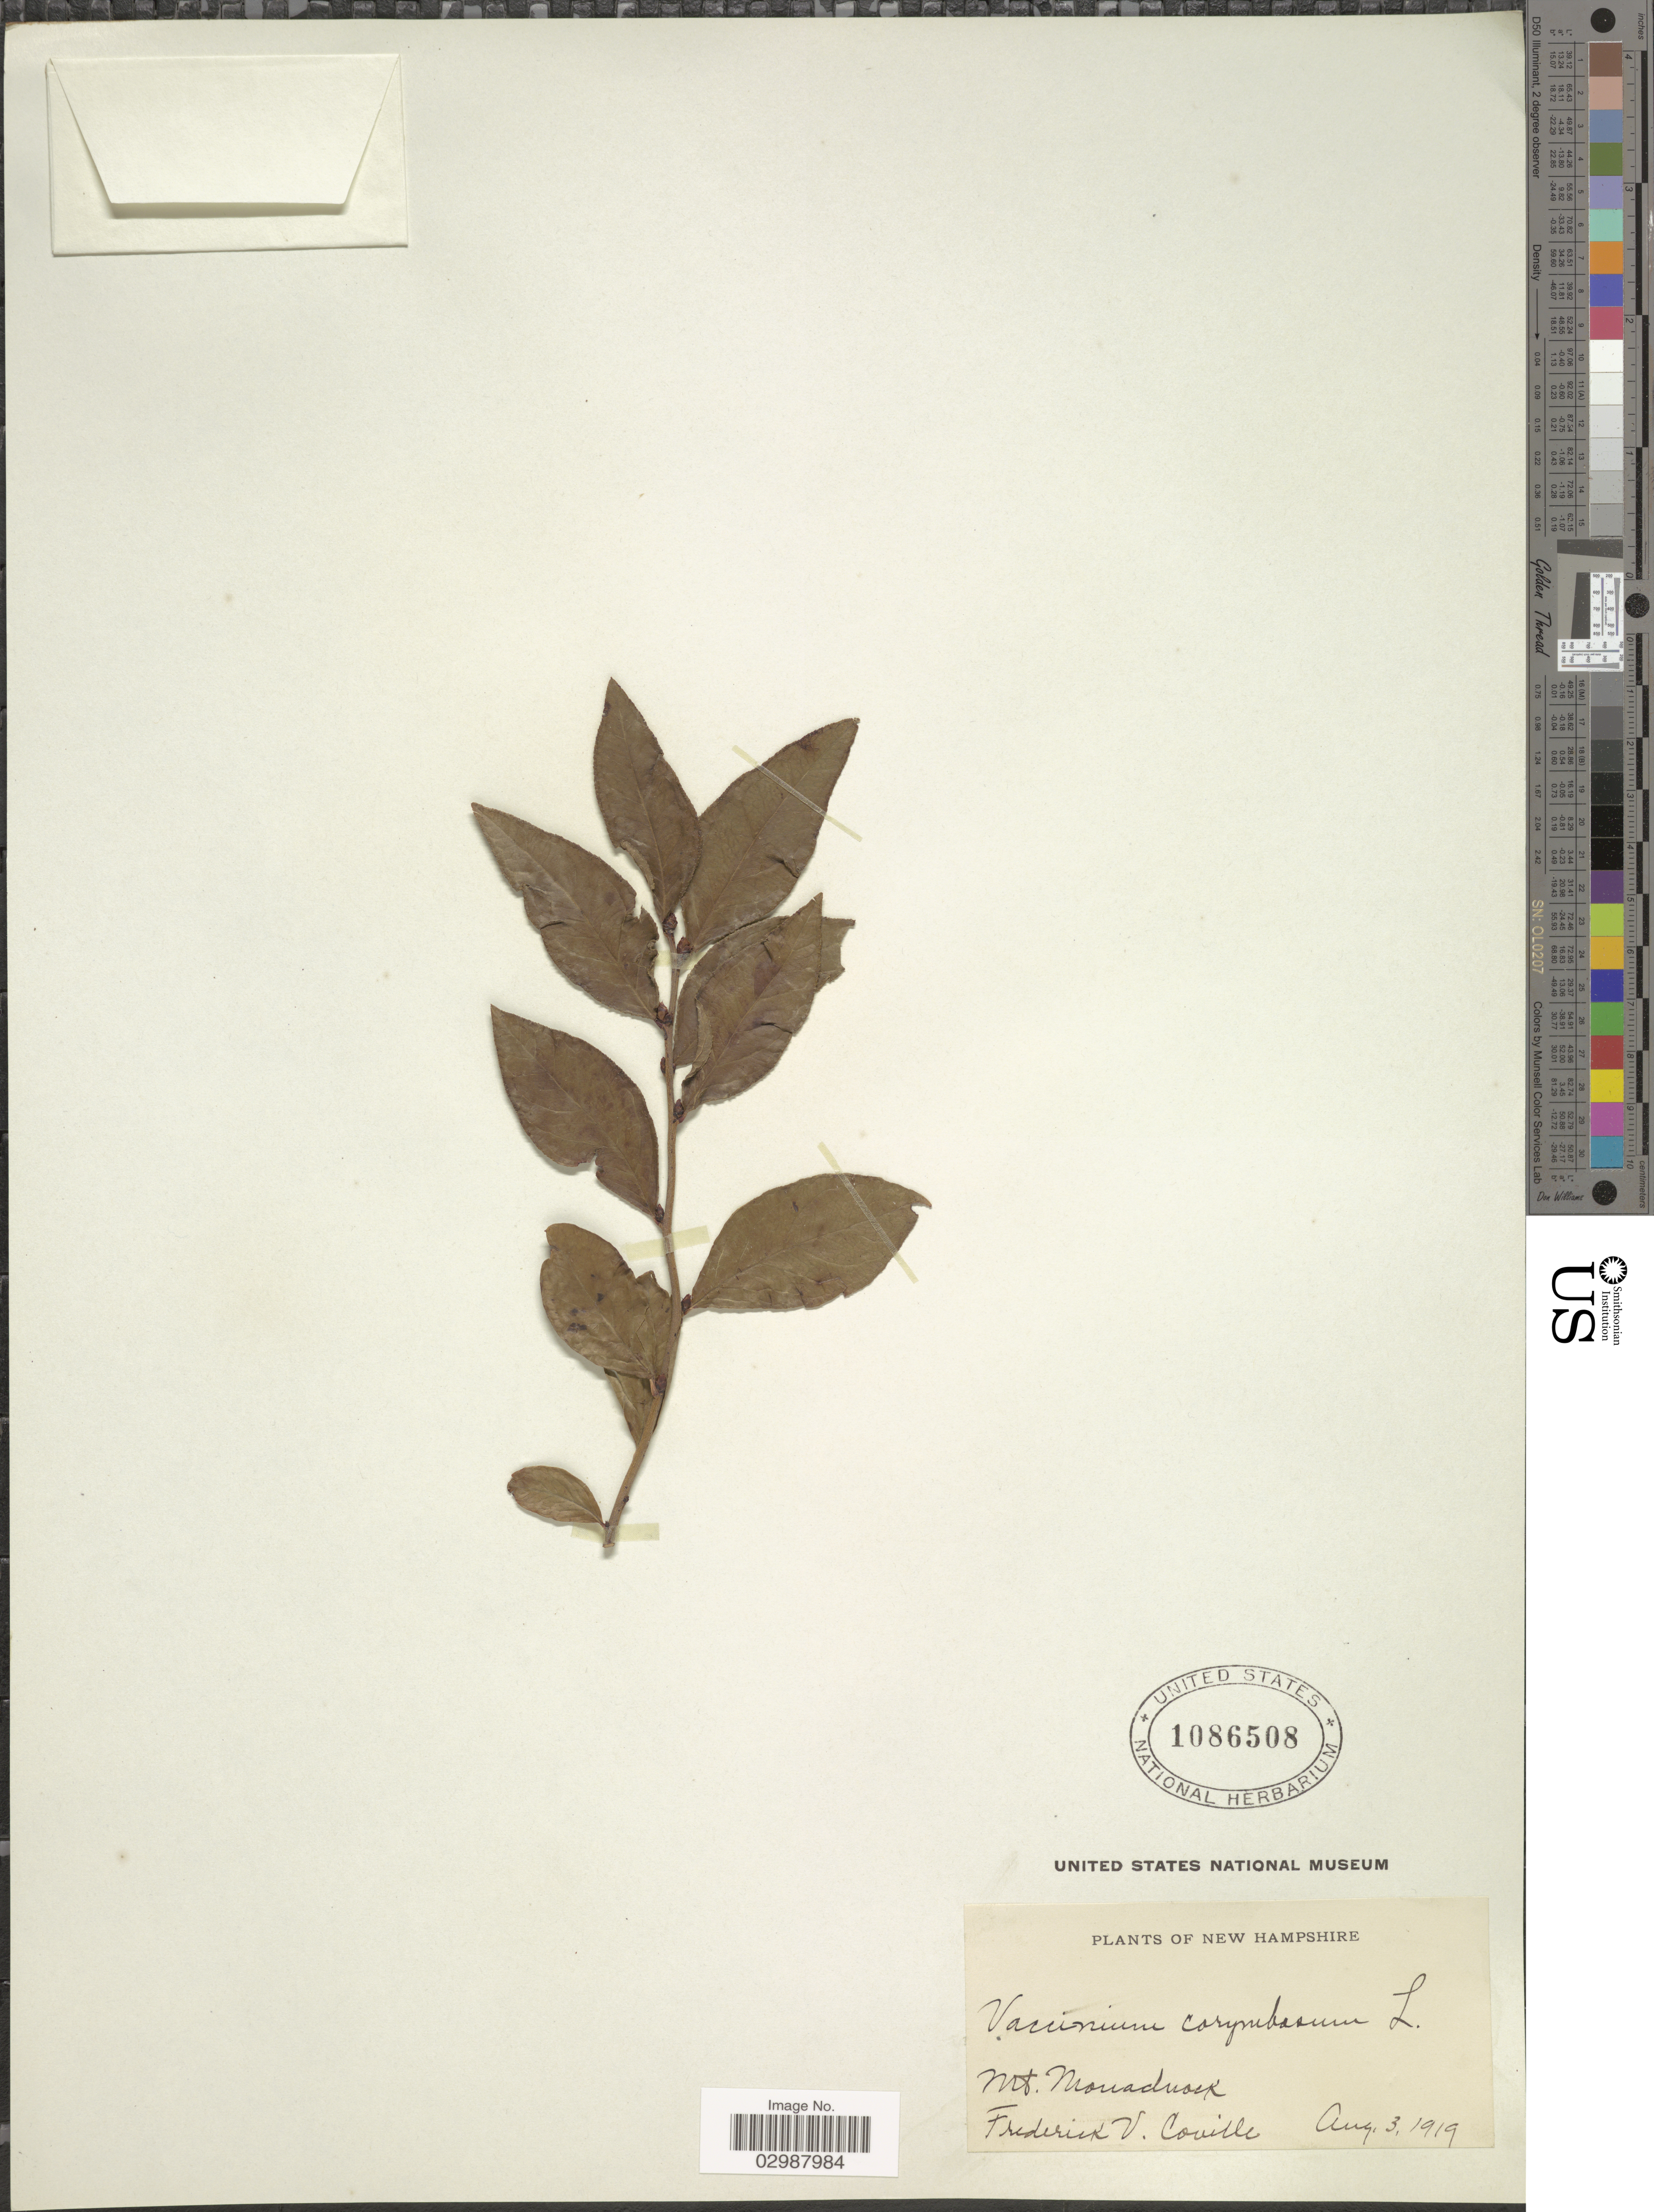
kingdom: Plantae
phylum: Tracheophyta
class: Magnoliopsida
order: Ericales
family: Ericaceae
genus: Vaccinium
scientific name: Vaccinium corymbosum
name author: L.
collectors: F. V. Coville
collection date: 1919-08-03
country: United States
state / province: New Hampshire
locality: Mt. Monadnock.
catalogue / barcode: US 1086508